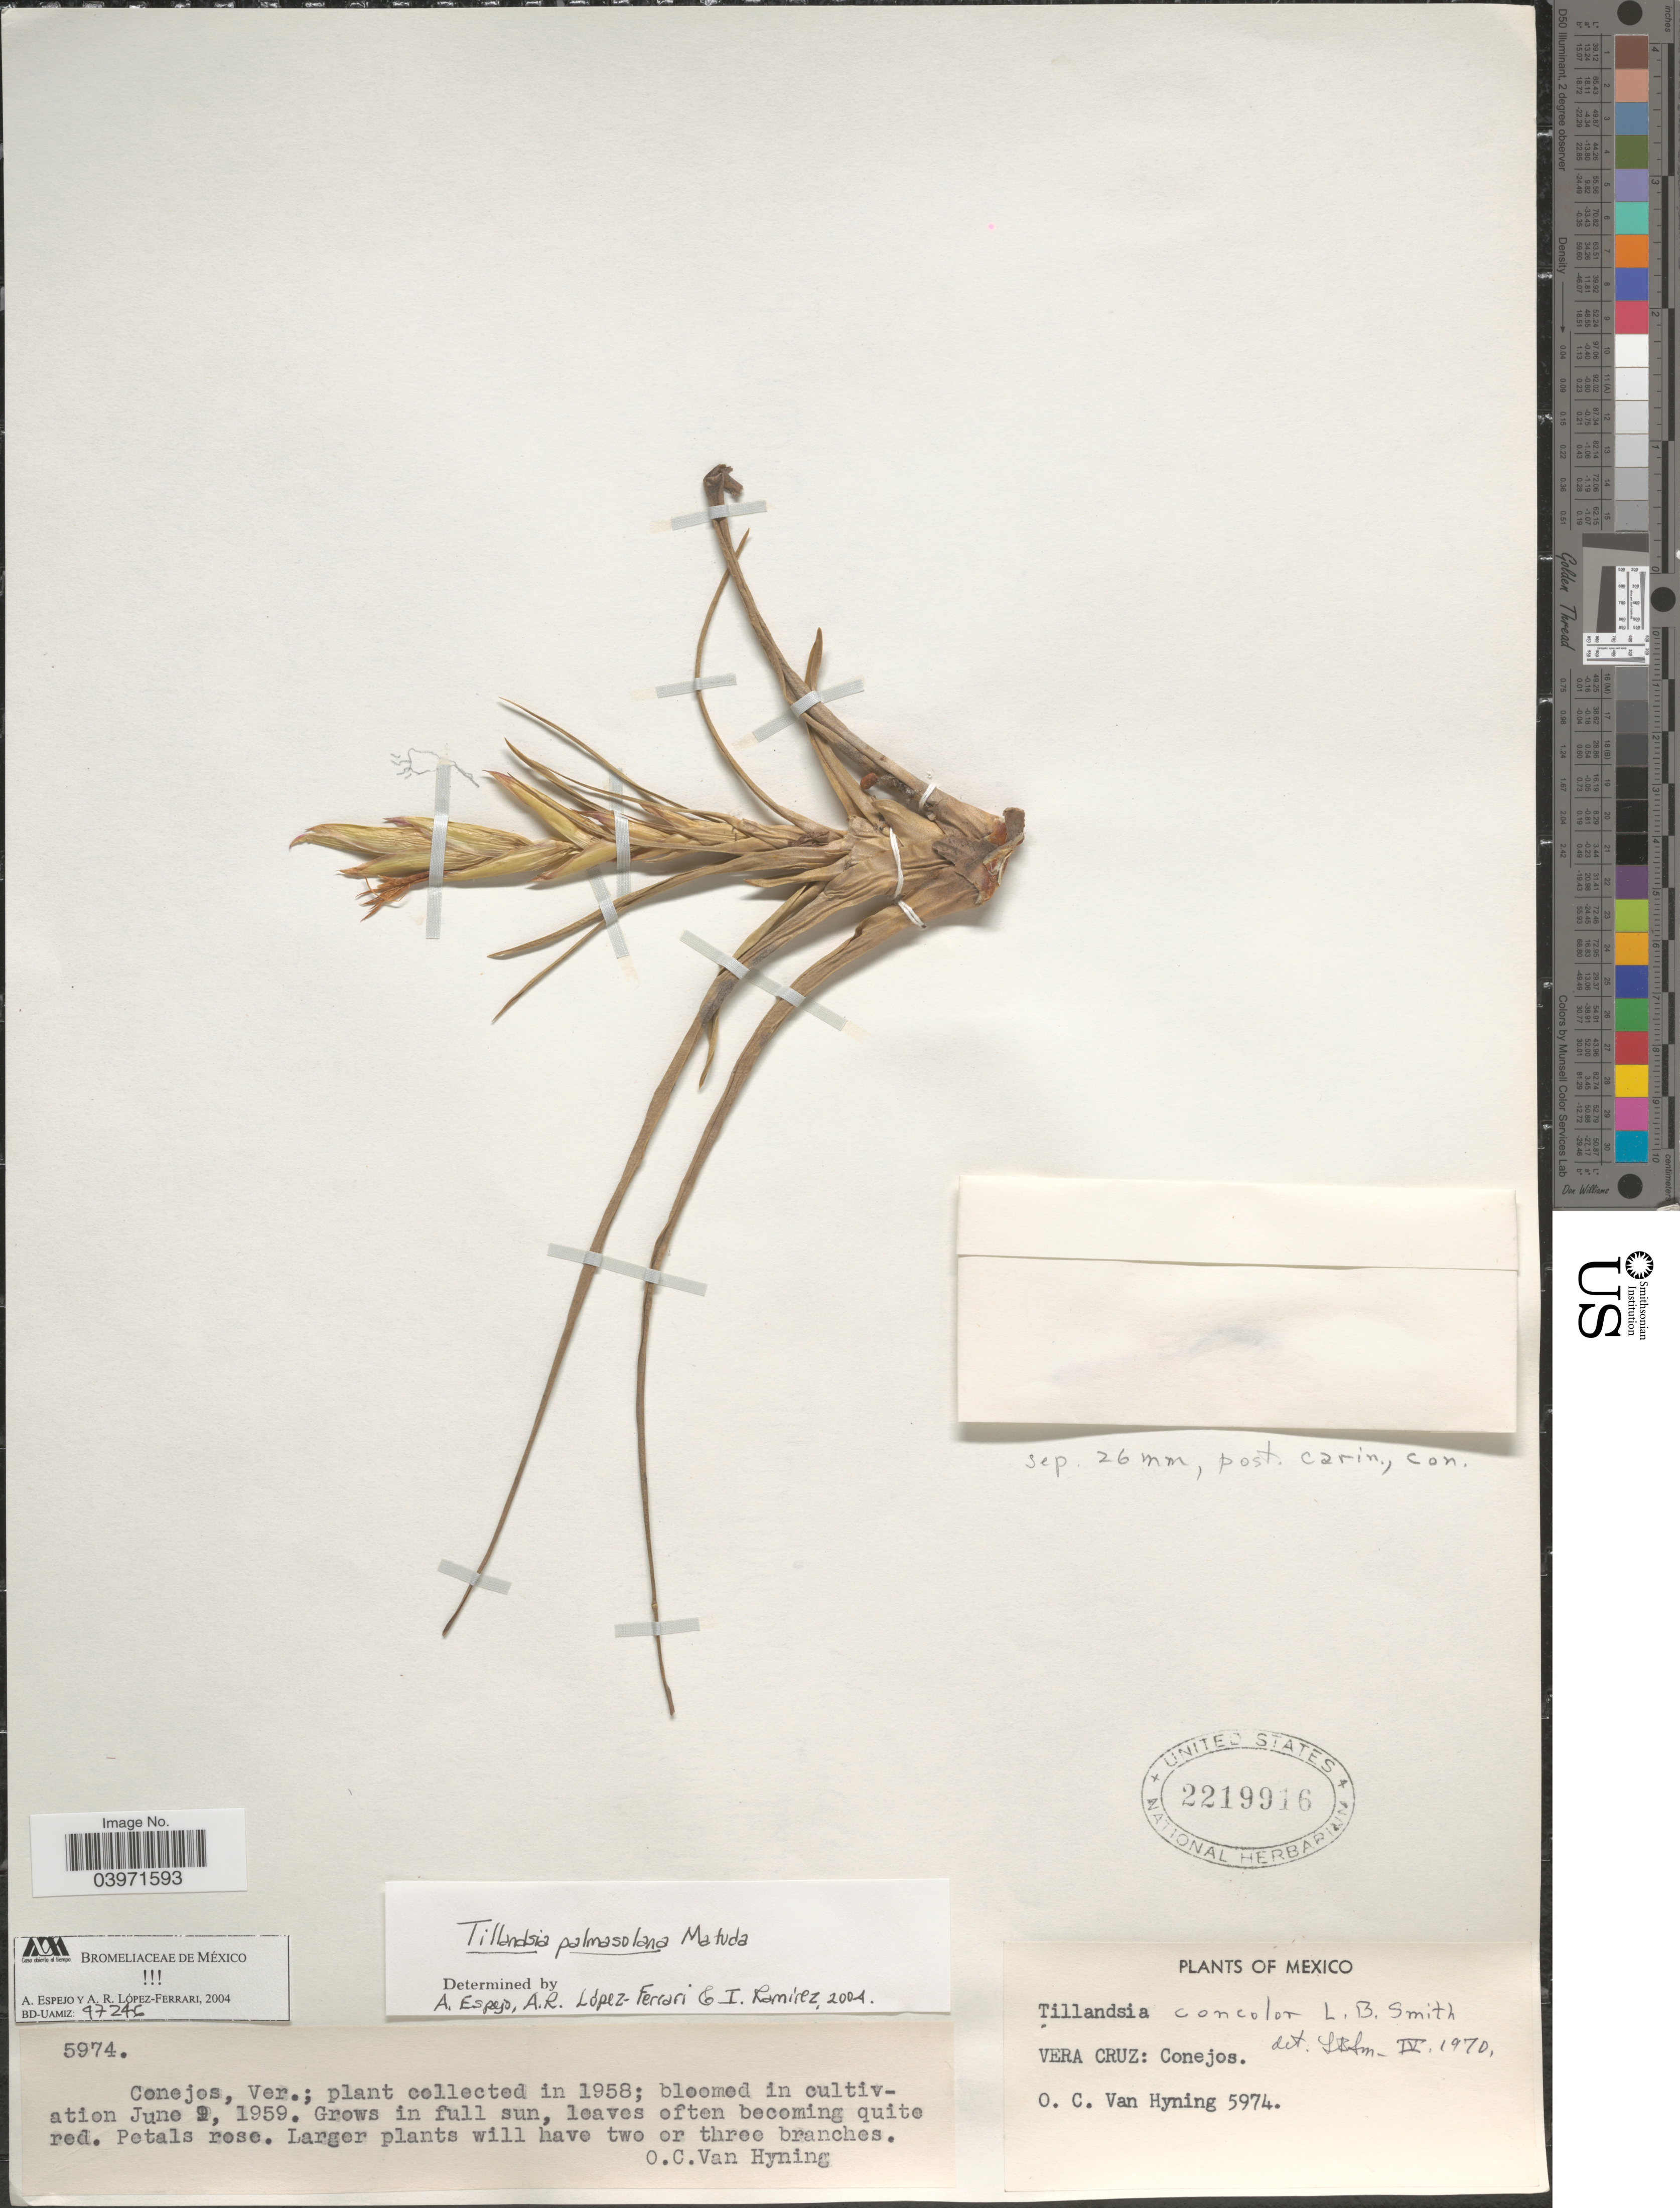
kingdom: Plantae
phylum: Tracheophyta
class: Liliopsida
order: Poales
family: Bromeliaceae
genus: Tillandsia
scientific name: Tillandsia palmasolana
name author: Matuda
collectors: O. Van Hyning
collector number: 5974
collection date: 1959-06-09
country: Mexico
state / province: Veracruz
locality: Vera Cruz: Conejos.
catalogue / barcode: US 2219916